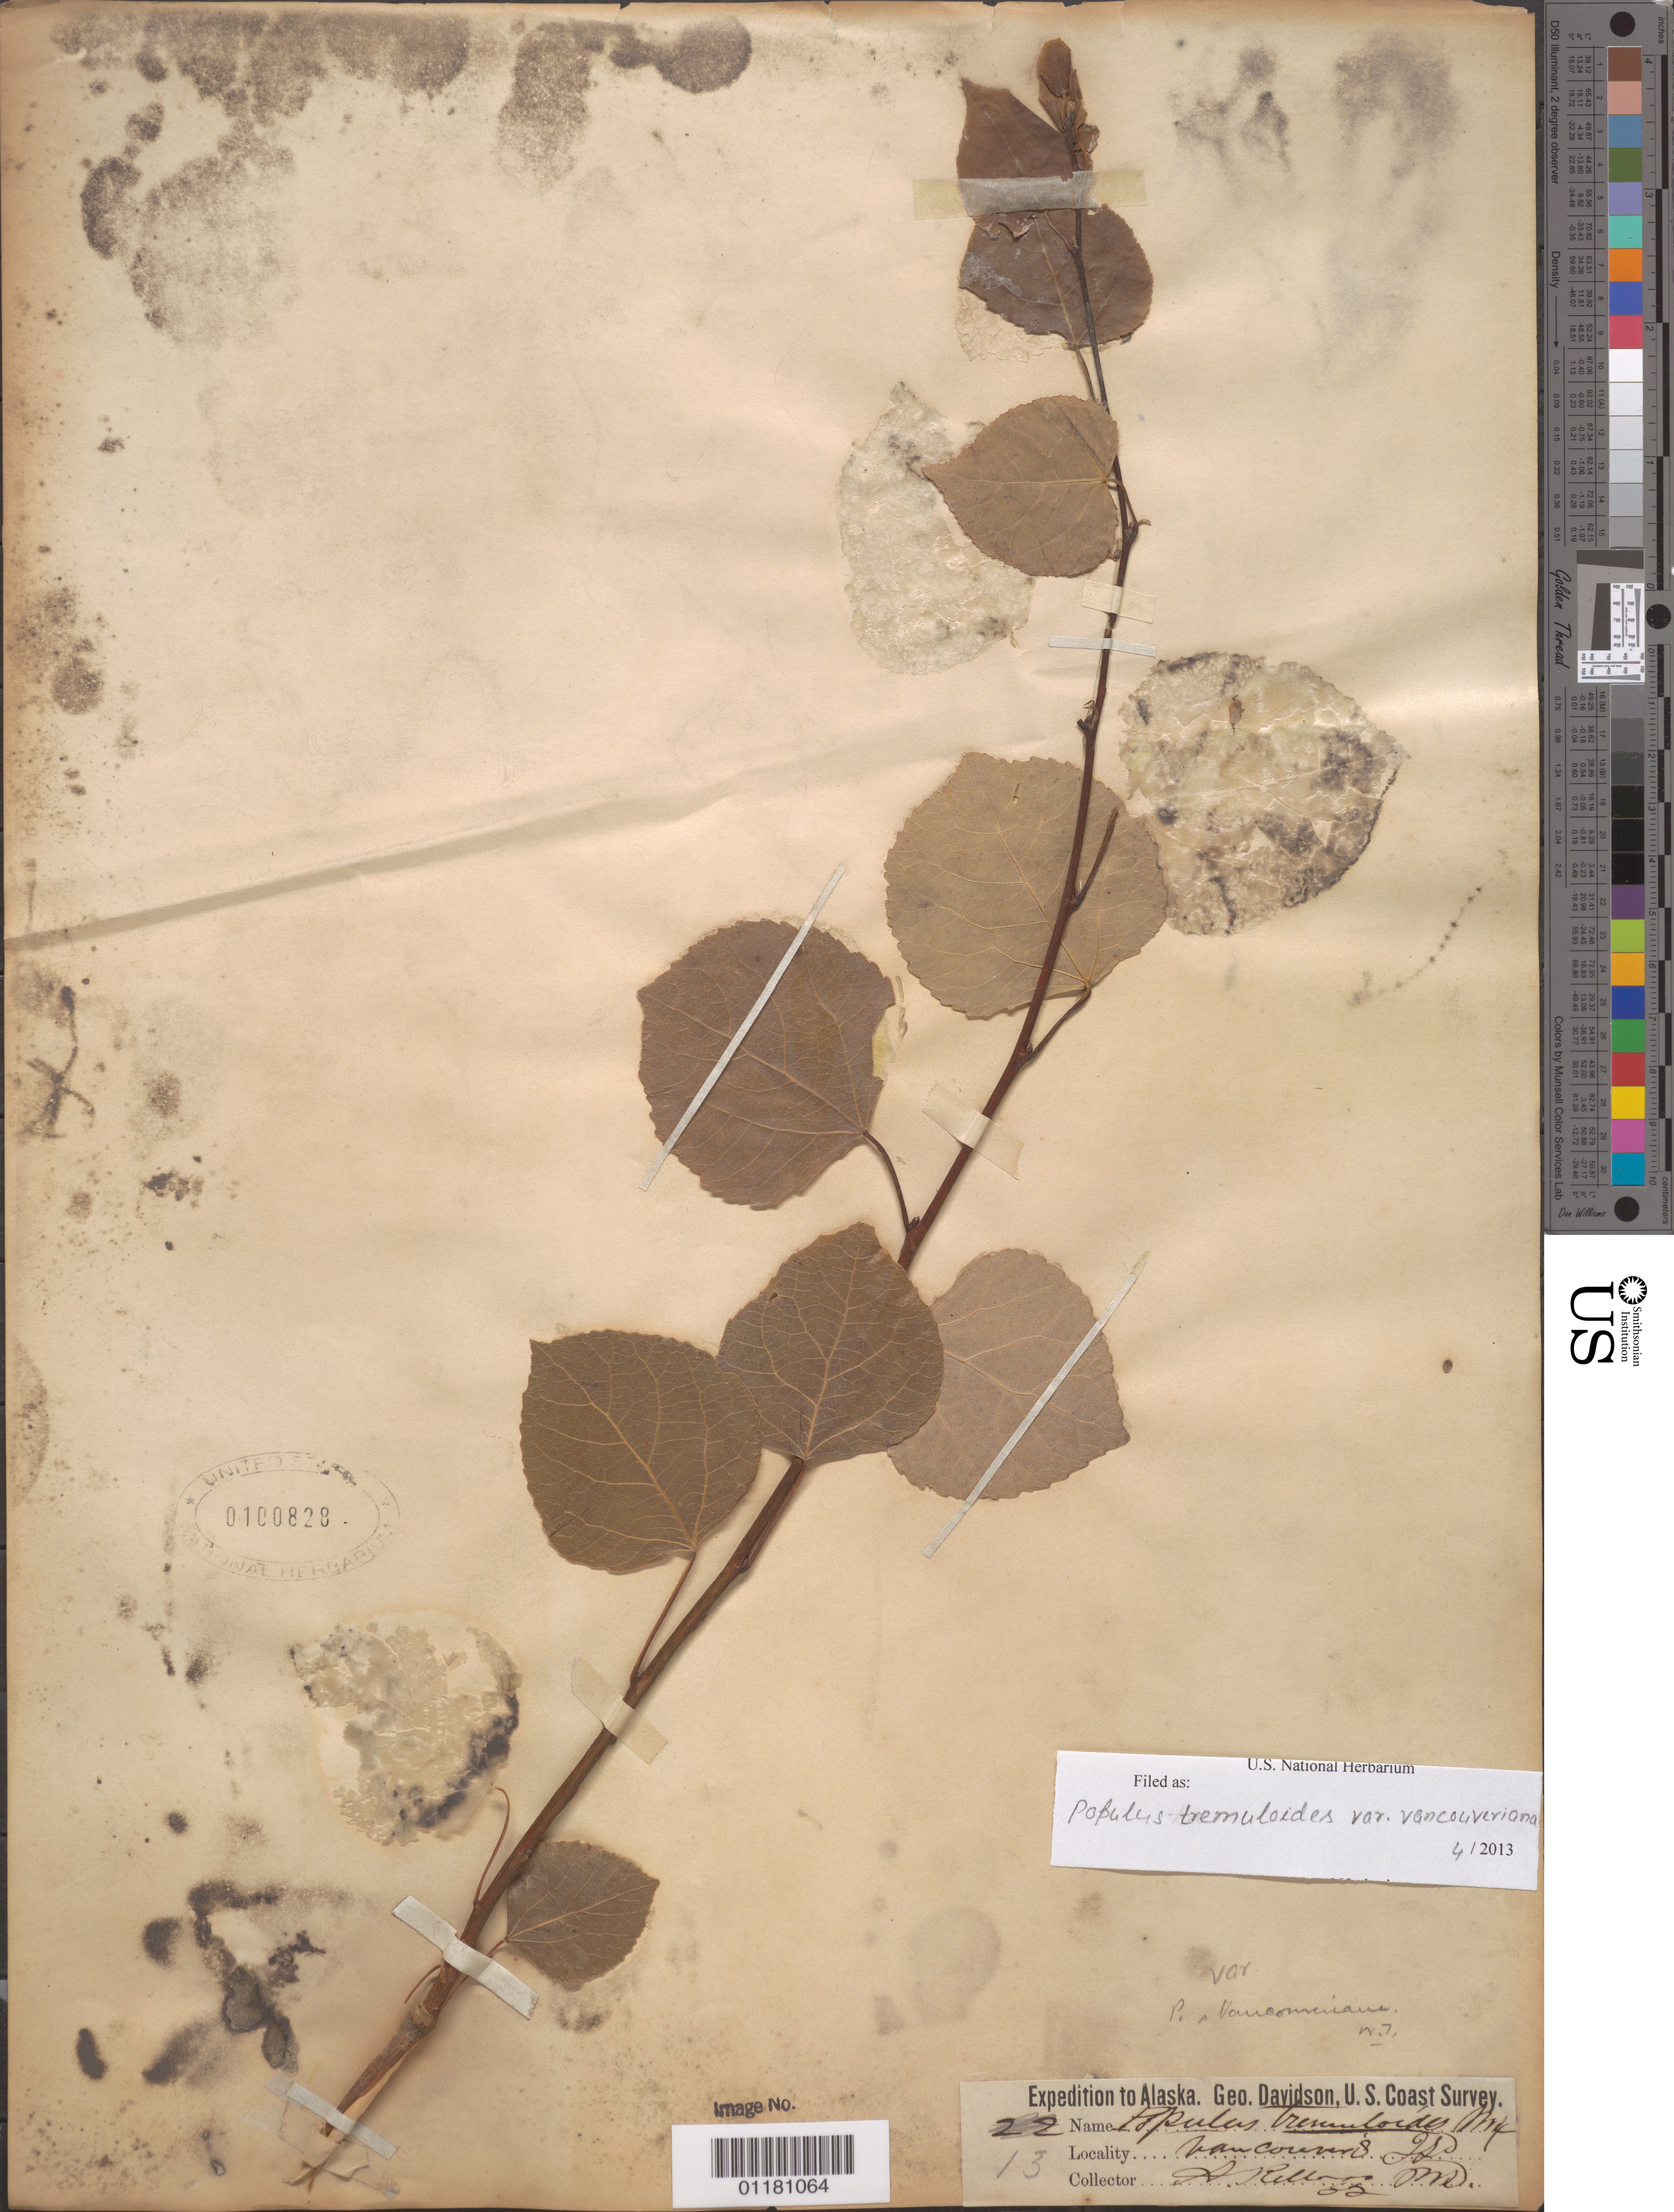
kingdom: Plantae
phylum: Tracheophyta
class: Magnoliopsida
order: Malpighiales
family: Salicaceae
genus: Populus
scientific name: Populus tremuloides var. vancouveriana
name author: (Trel.) Sarg.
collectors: A. Kellogg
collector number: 22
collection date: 1867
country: United States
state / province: Alaska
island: Vancouver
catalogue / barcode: US 100828